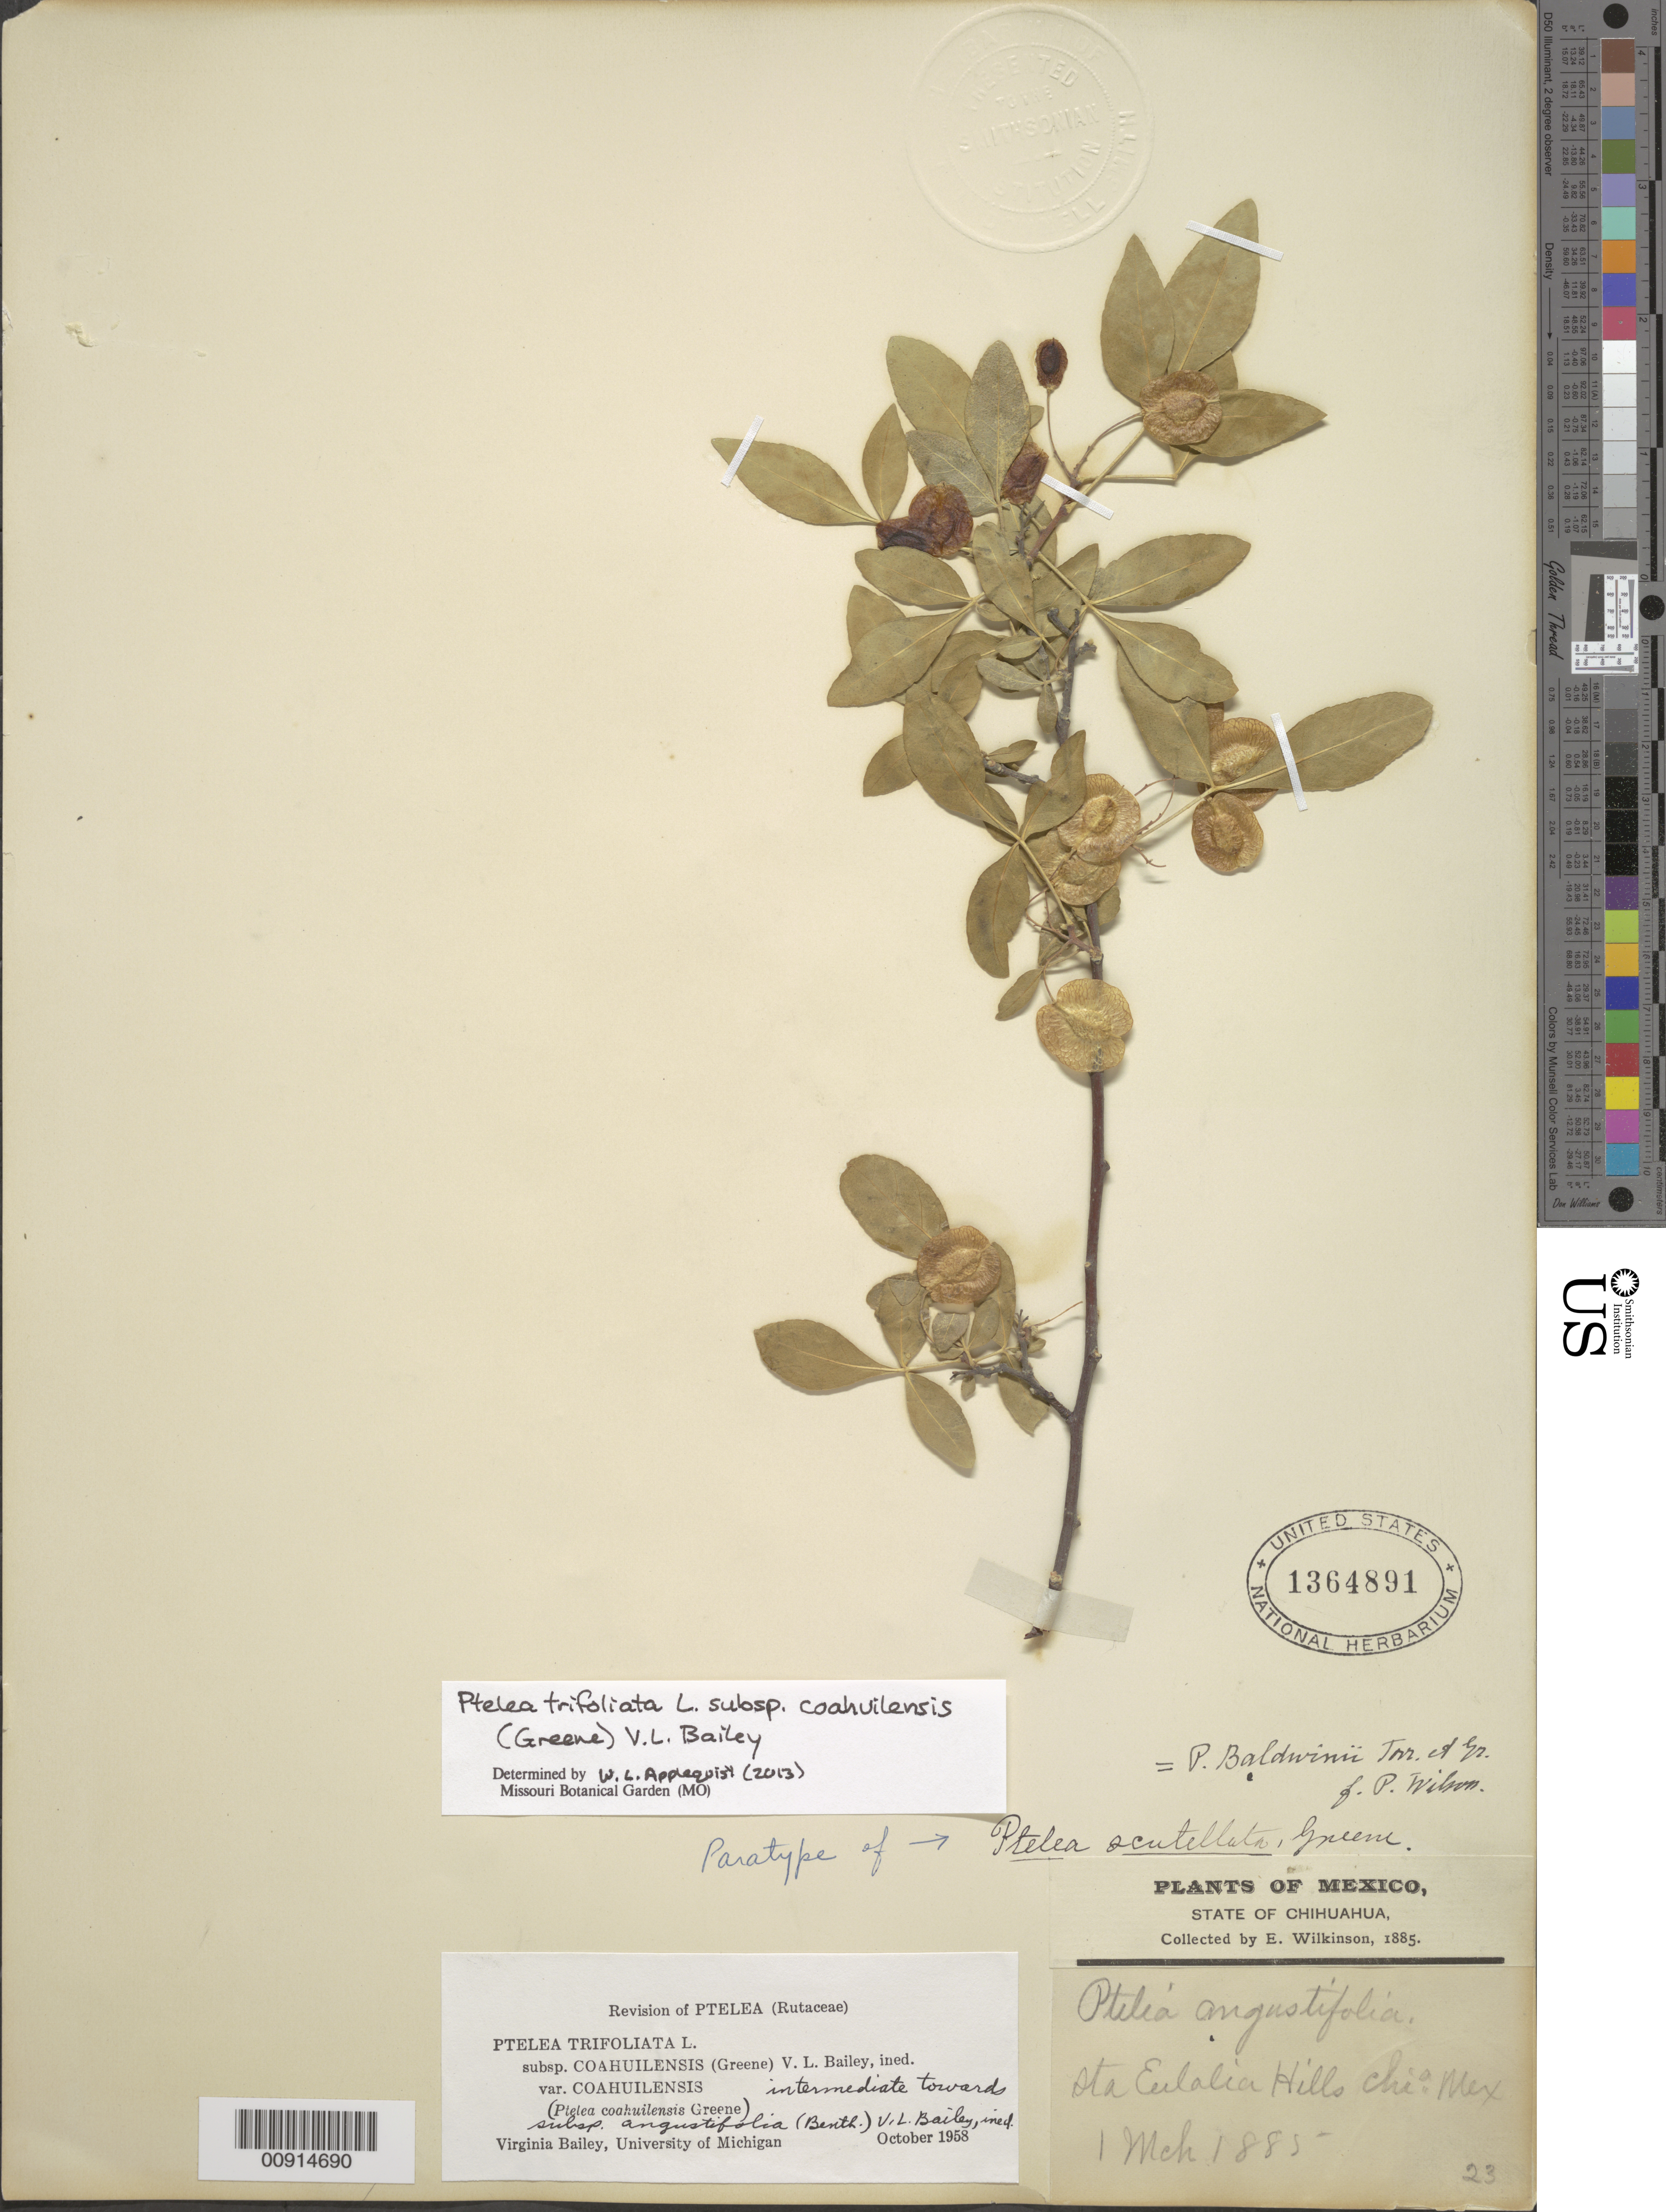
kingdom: Plantae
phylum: Tracheophyta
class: Magnoliopsida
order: Sapindales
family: Rutaceae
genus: Ptelea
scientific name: Ptelea trifoliata subsp. coahuilensis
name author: (Greene) V. L. Bailey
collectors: E. Wilkinson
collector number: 23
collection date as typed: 01 Mar 1885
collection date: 1885-03-01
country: Mexico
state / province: Chihuahua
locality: Sta Eulalia Hills, Chihuahua.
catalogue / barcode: US 1364891